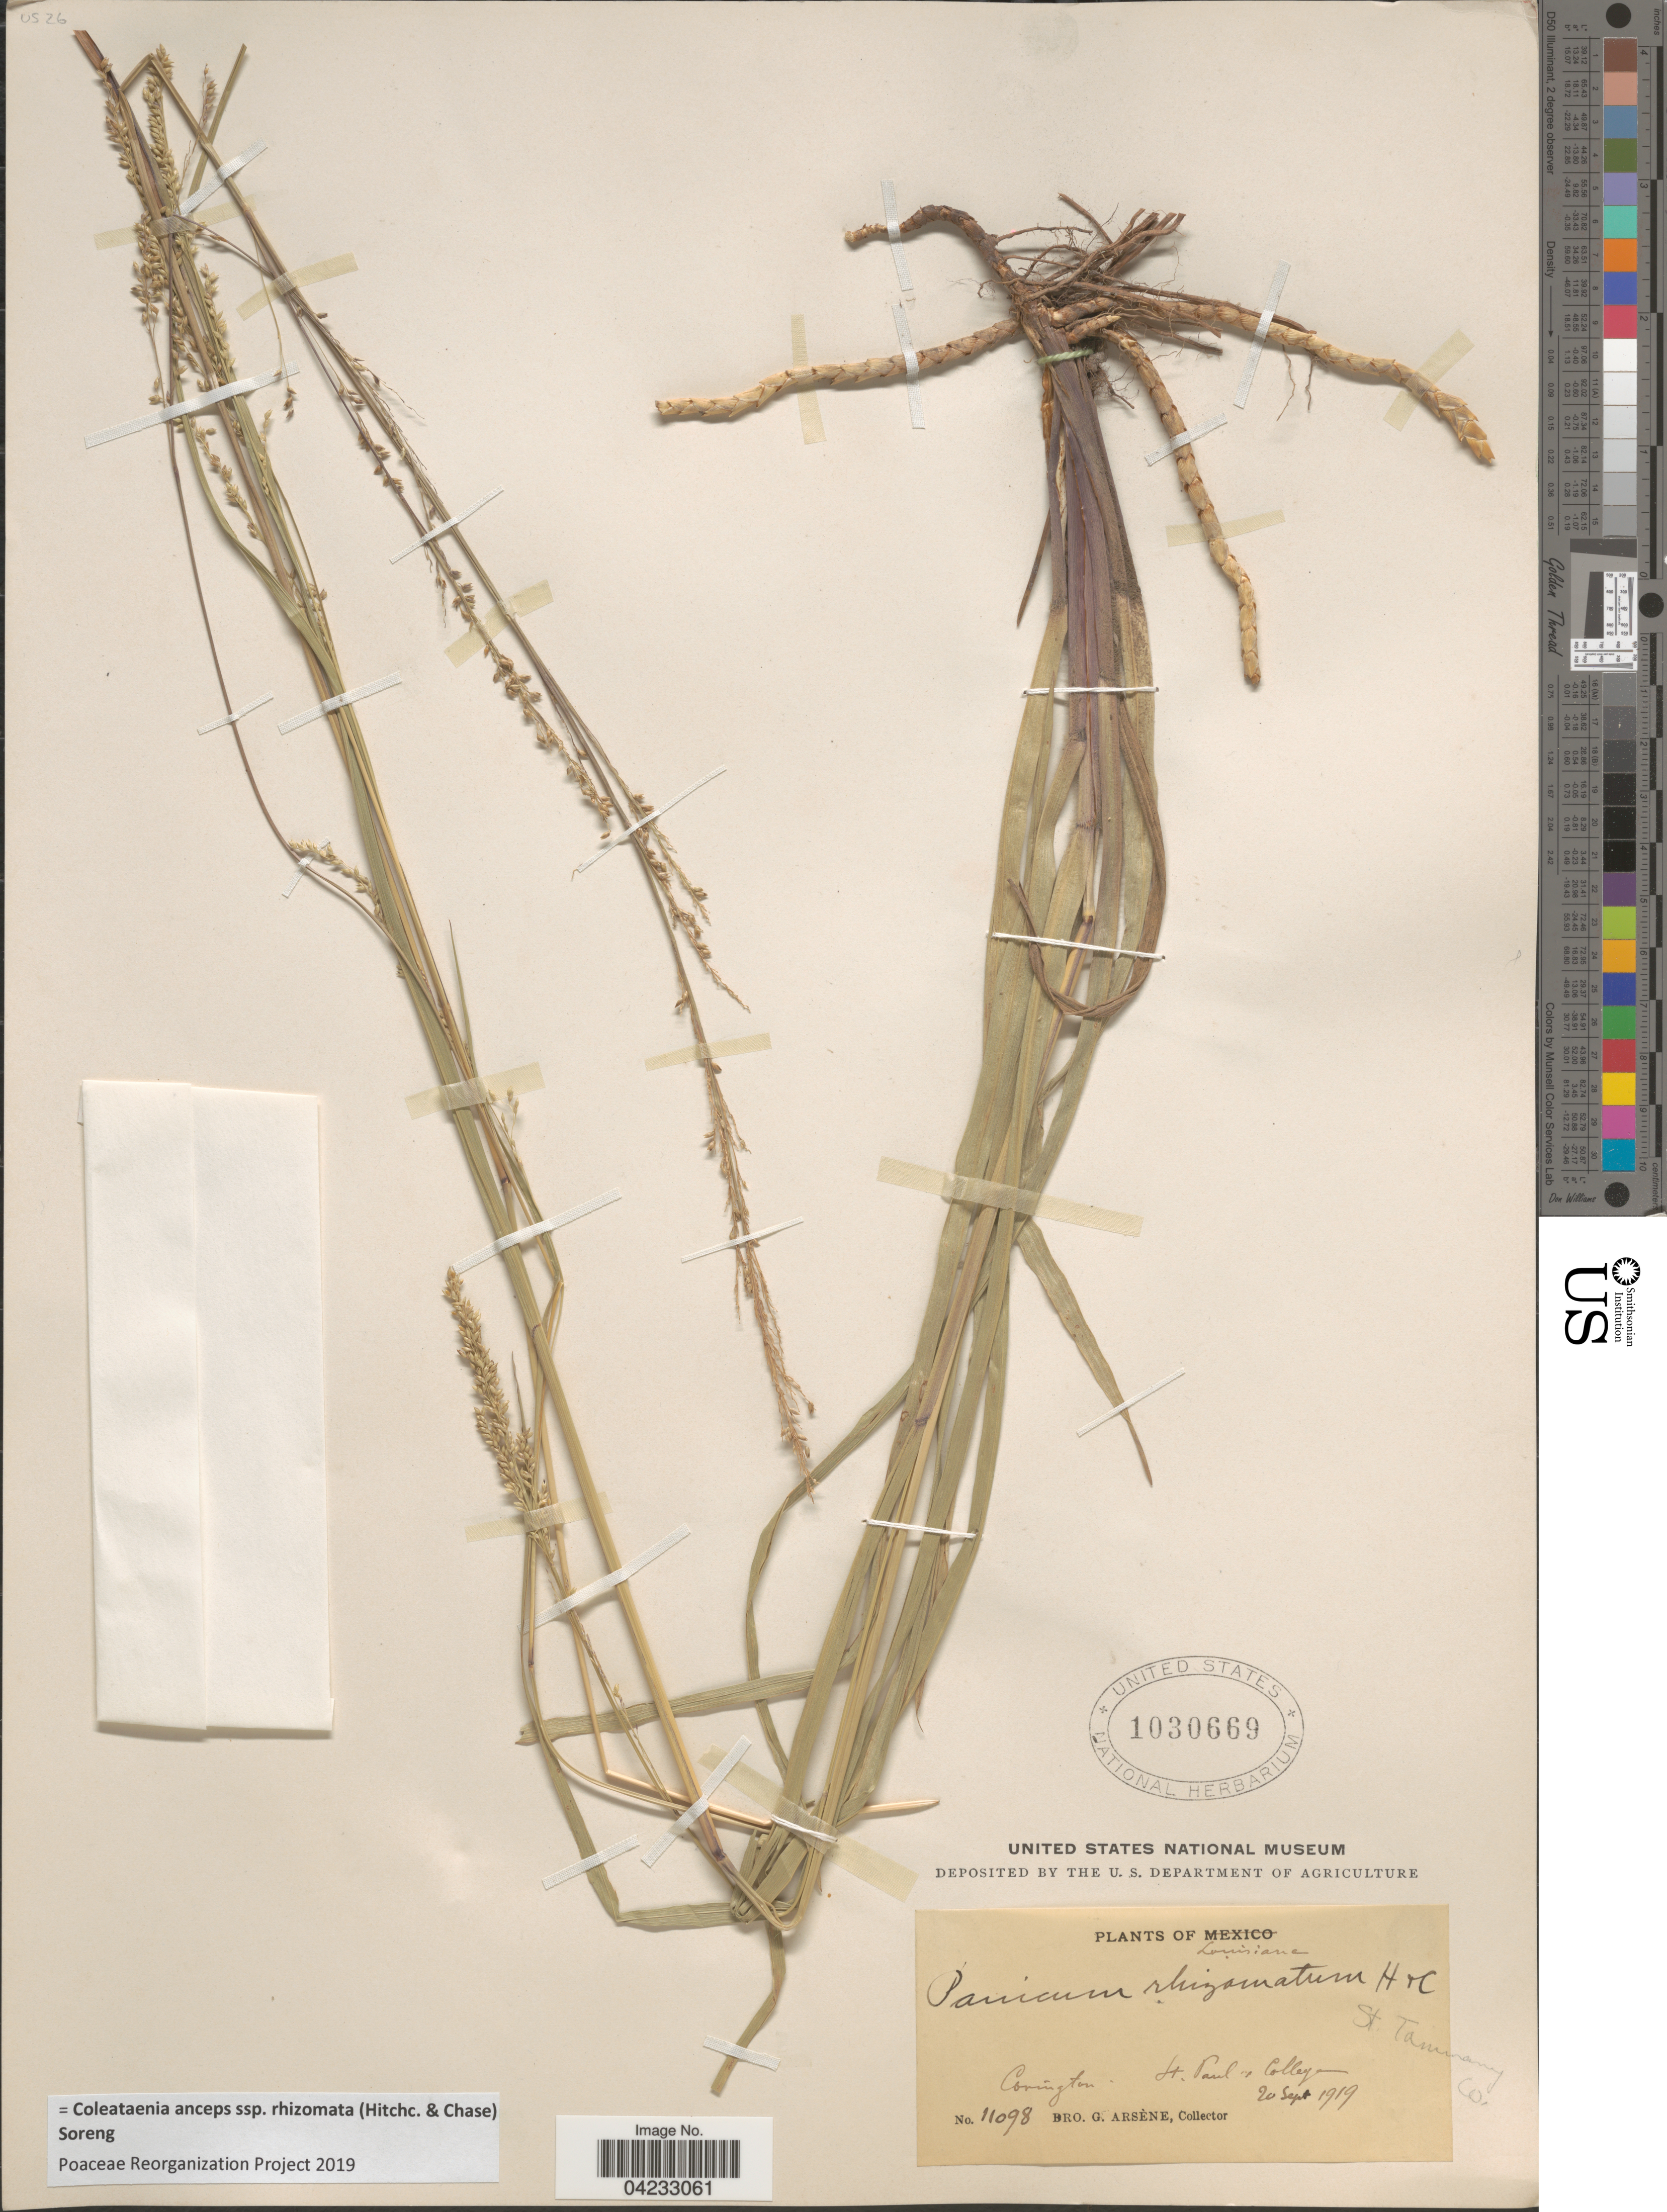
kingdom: Plantae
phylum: Tracheophyta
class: Liliopsida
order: Poales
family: Poaceae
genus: Coleataenia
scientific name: Coleataenia anceps subsp. rhizomata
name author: (Hitchc. & Chase) Soreng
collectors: Bro. G. Arsène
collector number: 11098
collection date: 1919-09-20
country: United States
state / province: Louisiana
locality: Covington. St. Paul's College. St. Tammany Co.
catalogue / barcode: US 1030669